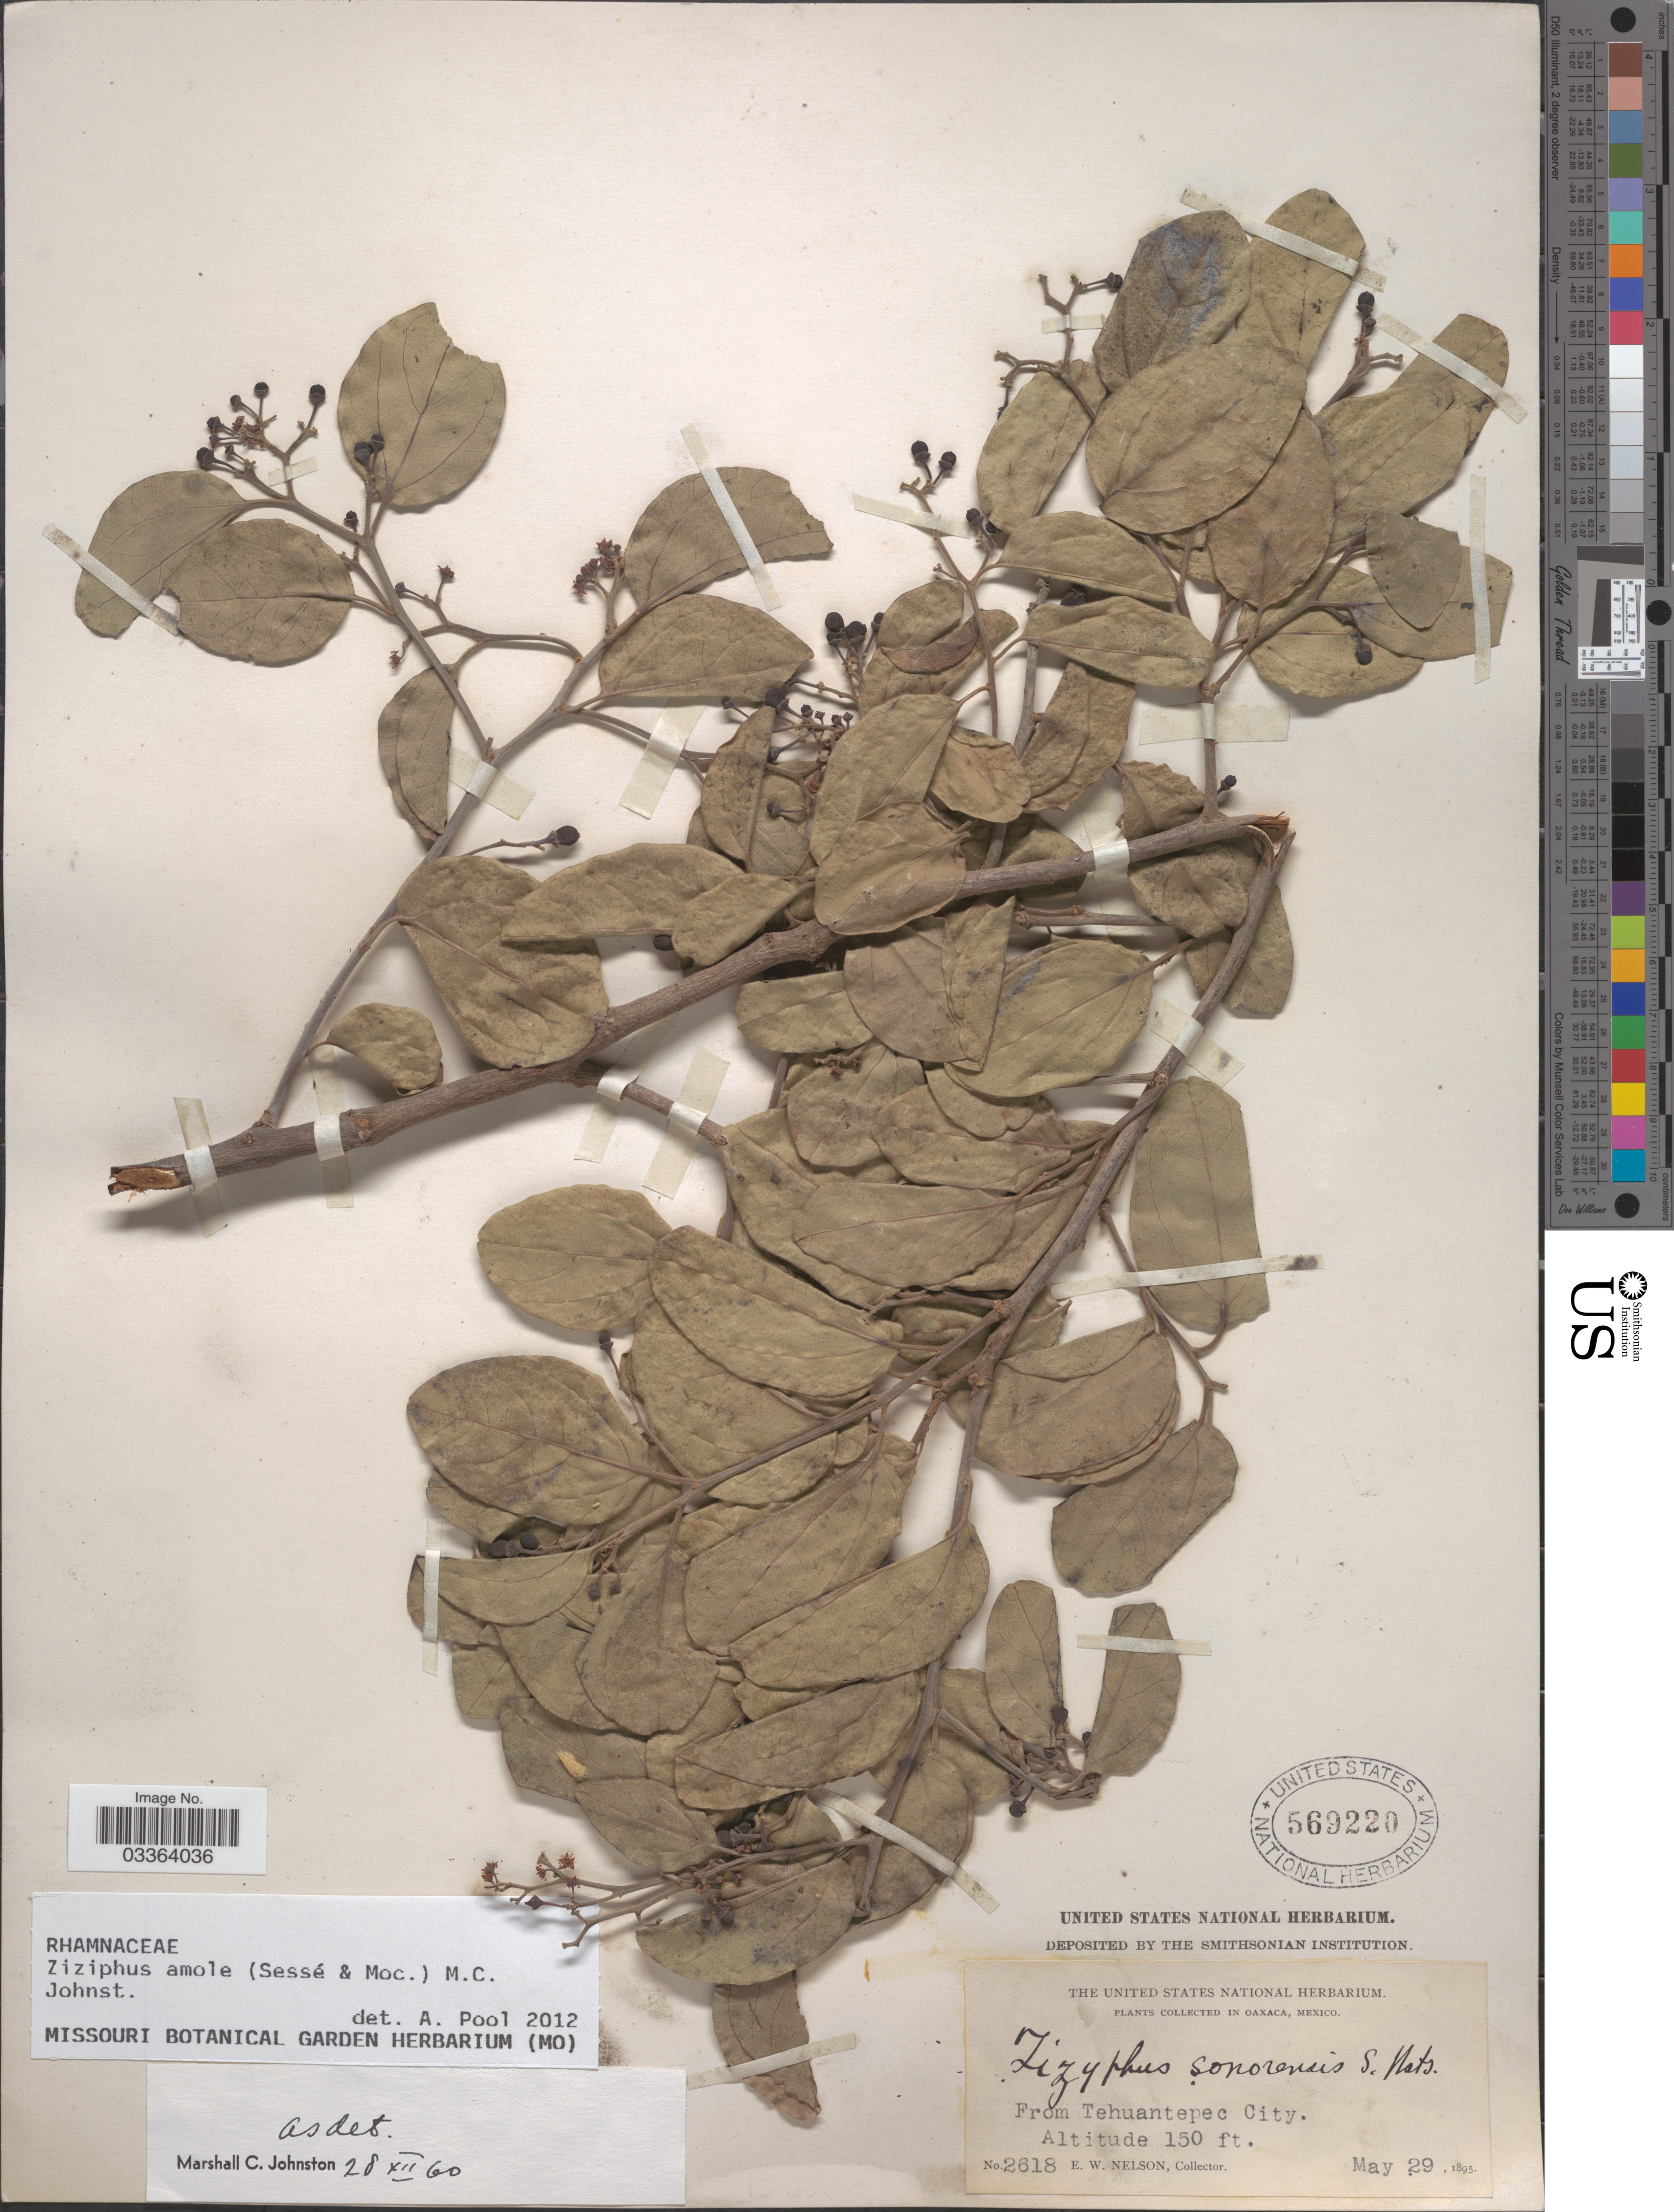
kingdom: Plantae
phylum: Tracheophyta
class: Magnoliopsida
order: Rosales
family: Rhamnaceae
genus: Sarcomphalus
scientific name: Sarcomphalus amole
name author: (Sessé & Moc.) Hauenschild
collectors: E. W. Nelson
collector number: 2618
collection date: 1895-05-29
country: Mexico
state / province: Oaxaca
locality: From Tehuantepec City.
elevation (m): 46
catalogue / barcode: US 569220